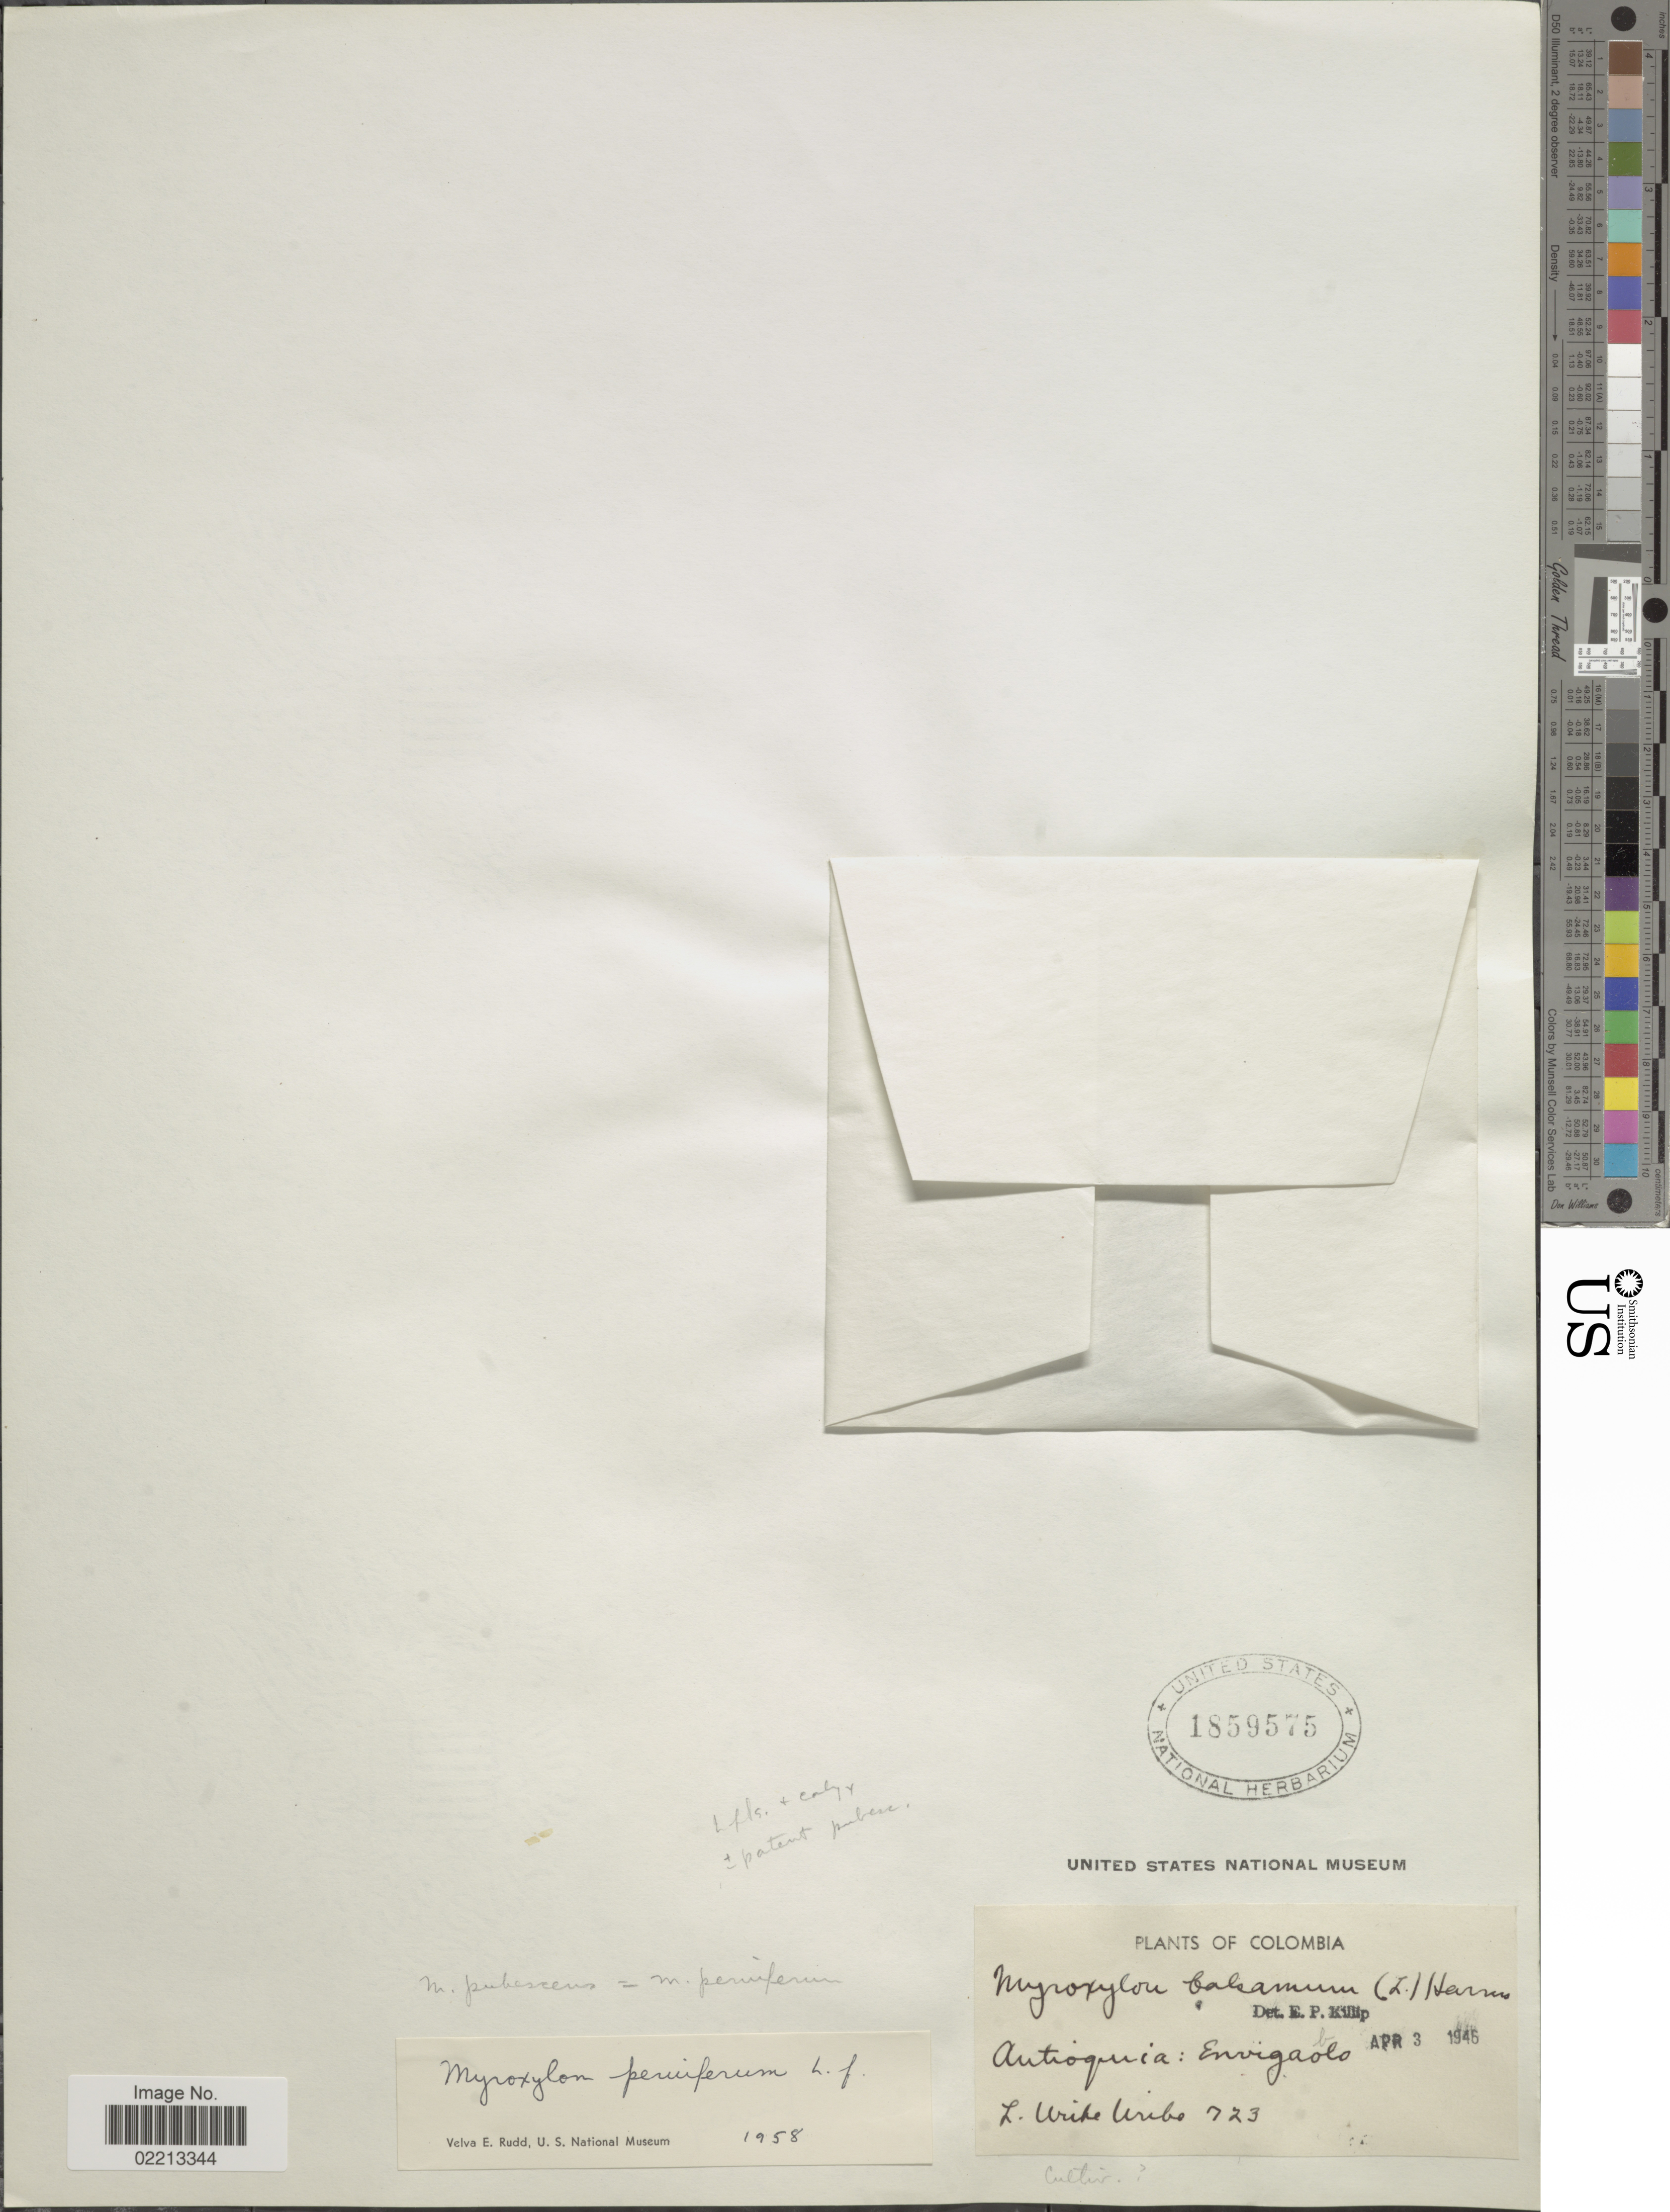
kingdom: Plantae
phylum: Tracheophyta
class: Magnoliopsida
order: Fabales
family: Fabaceae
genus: Myroxylon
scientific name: Myroxylon peruiferum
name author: L. f.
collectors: L. Uribe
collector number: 723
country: Colombia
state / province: Antioquia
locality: Envigaolo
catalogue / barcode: US 1859575